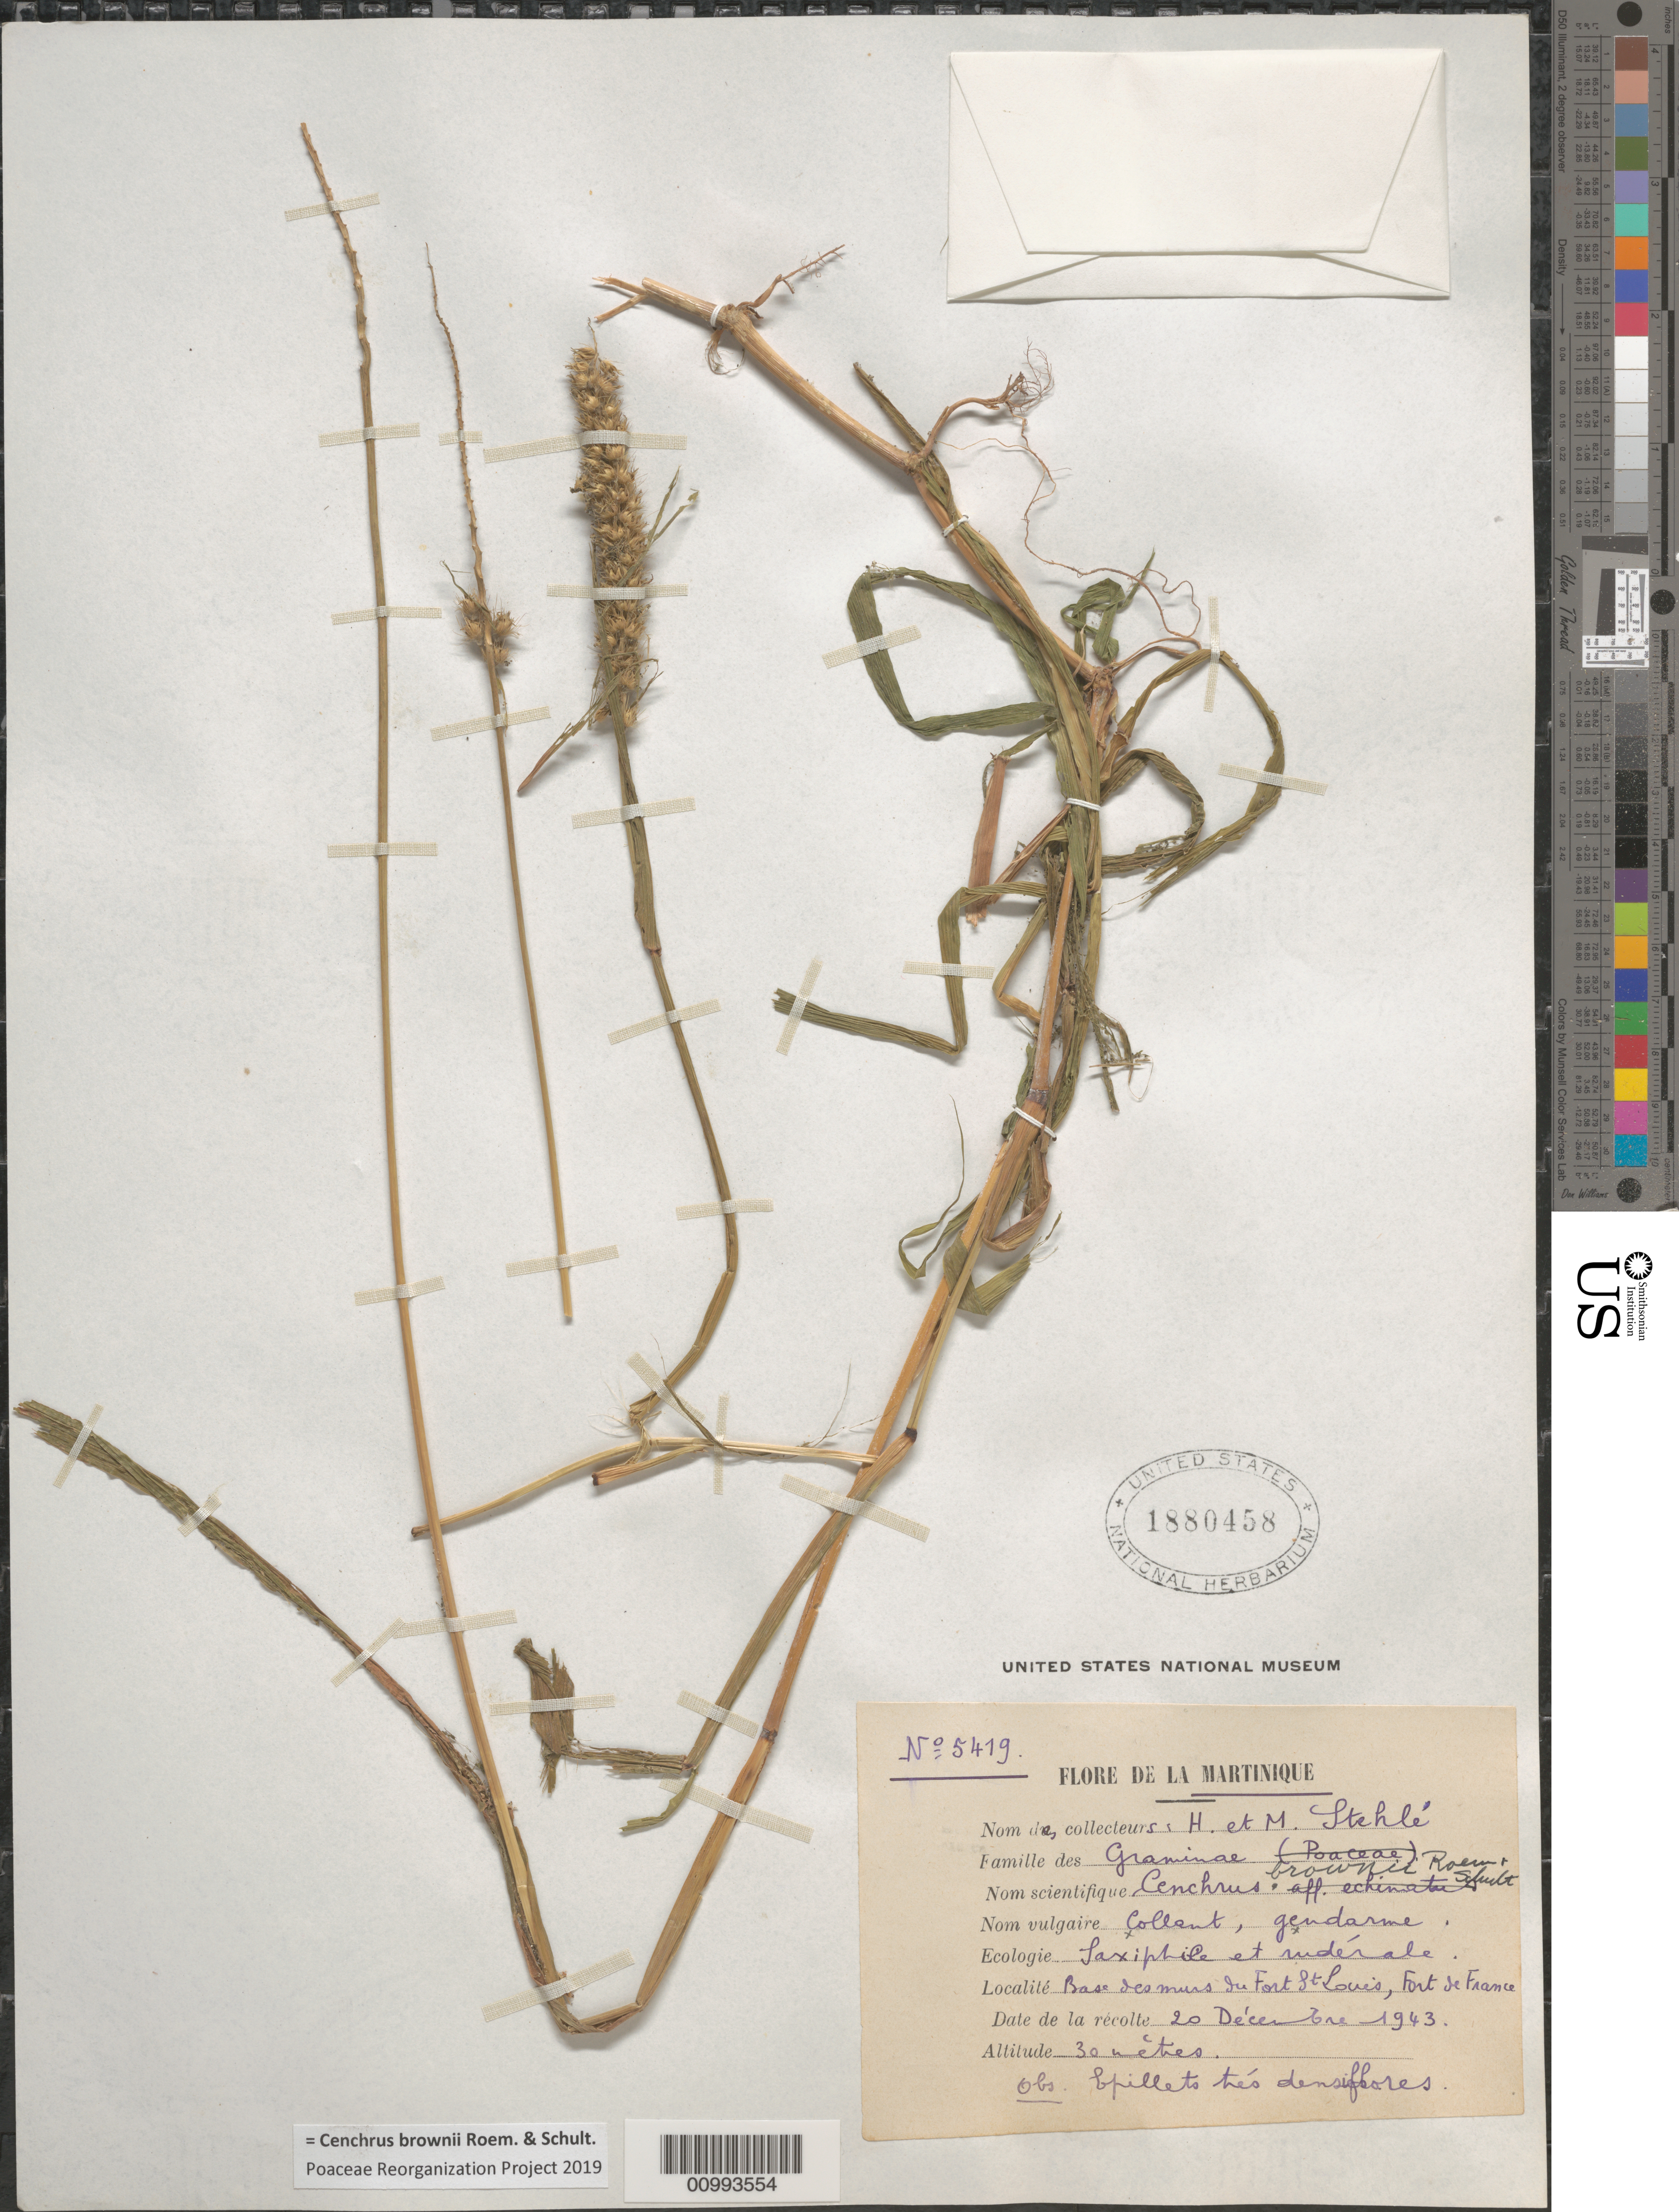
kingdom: Plantae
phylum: Tracheophyta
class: Liliopsida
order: Poales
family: Poaceae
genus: Cenchrus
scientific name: Cenchrus brownii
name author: Roem. & Schult.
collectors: H. Stehlé & M. Stehlé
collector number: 5419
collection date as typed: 20 Dec 1943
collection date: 1943-12-20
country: Martinique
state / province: Fort-de-France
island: Martinique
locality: Fort de France, Fort St. Louis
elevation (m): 30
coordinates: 0 N, 0 E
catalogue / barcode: US 1880458